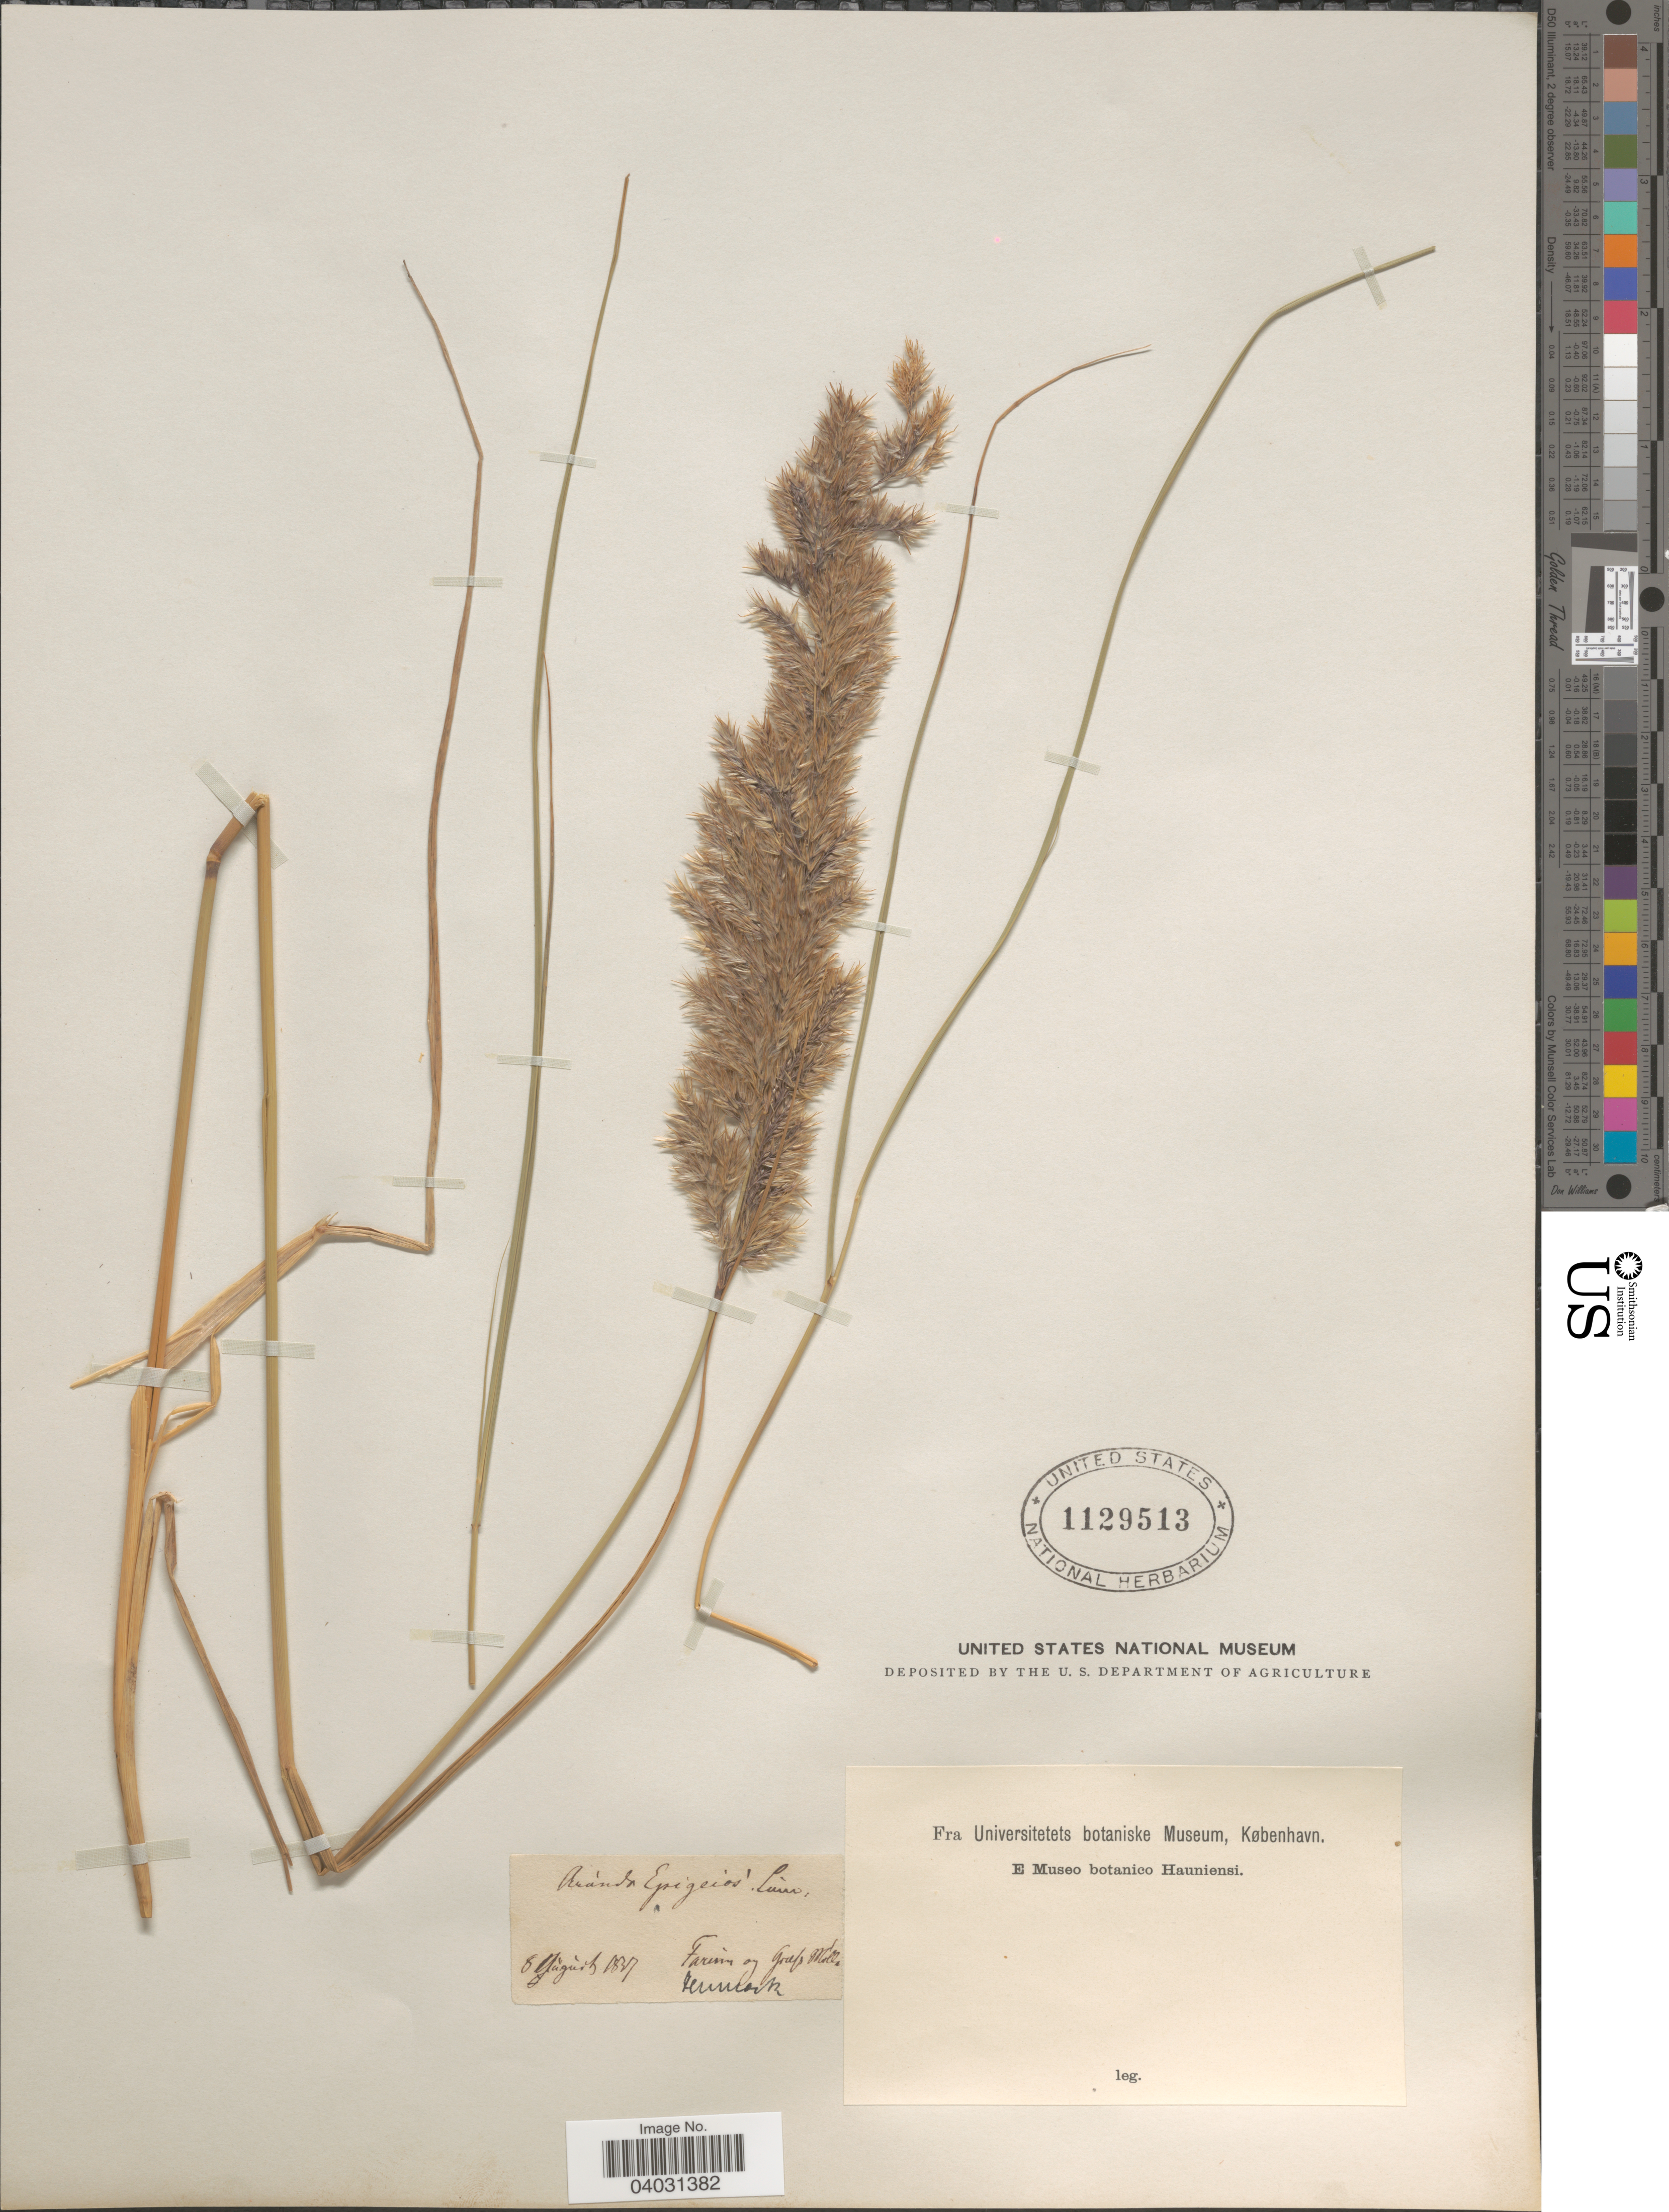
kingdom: Plantae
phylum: Tracheophyta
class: Liliopsida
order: Poales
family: Poaceae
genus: Calamagrostis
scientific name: Calamagrostis epigeios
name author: (L.) Roth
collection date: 1837-08-06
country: Denmark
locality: Farmin oj Golfe Moll. [interpreted]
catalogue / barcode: US 1129513